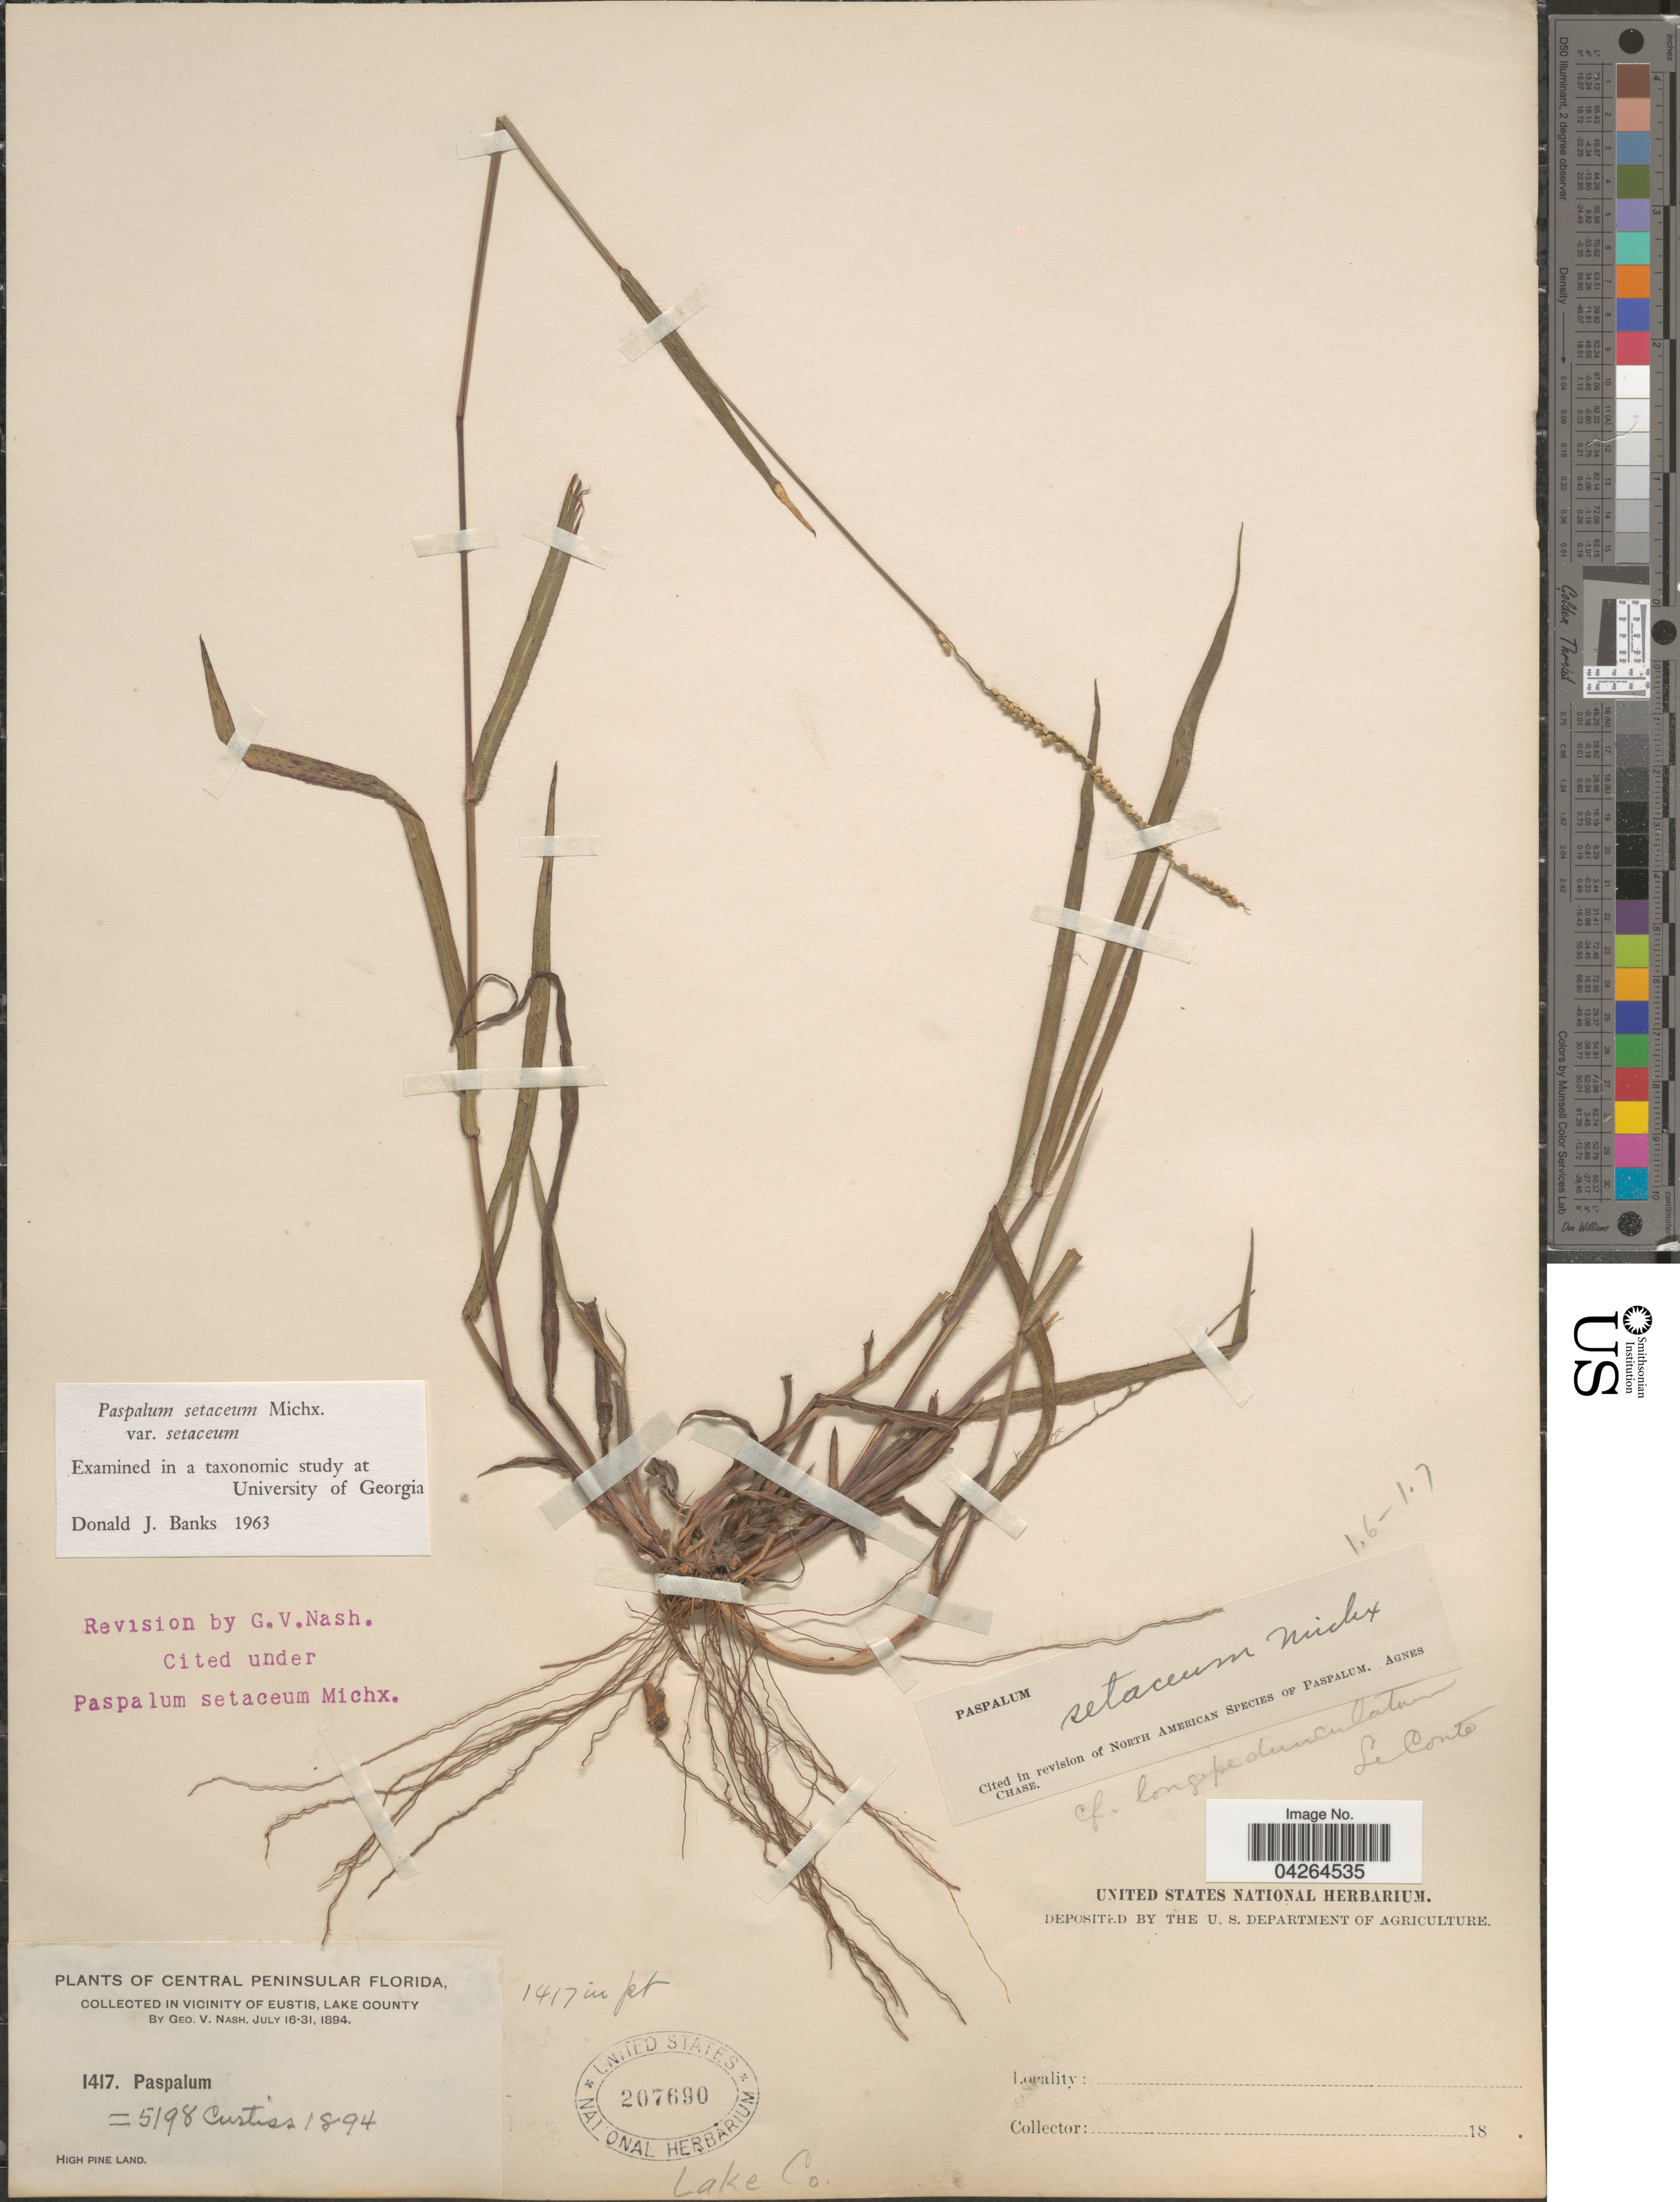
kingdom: Plantae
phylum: Tracheophyta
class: Liliopsida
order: Poales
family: Poaceae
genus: Paspalum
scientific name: Paspalum setaceum var. setaceum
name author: Michx.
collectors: G. V. Nash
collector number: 1417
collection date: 1894-07-16/1894-07-31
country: United States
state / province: Florida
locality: Central Peninsular Florida, in vicinity of Eustis, Lake County. High pine land.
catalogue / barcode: US 207690